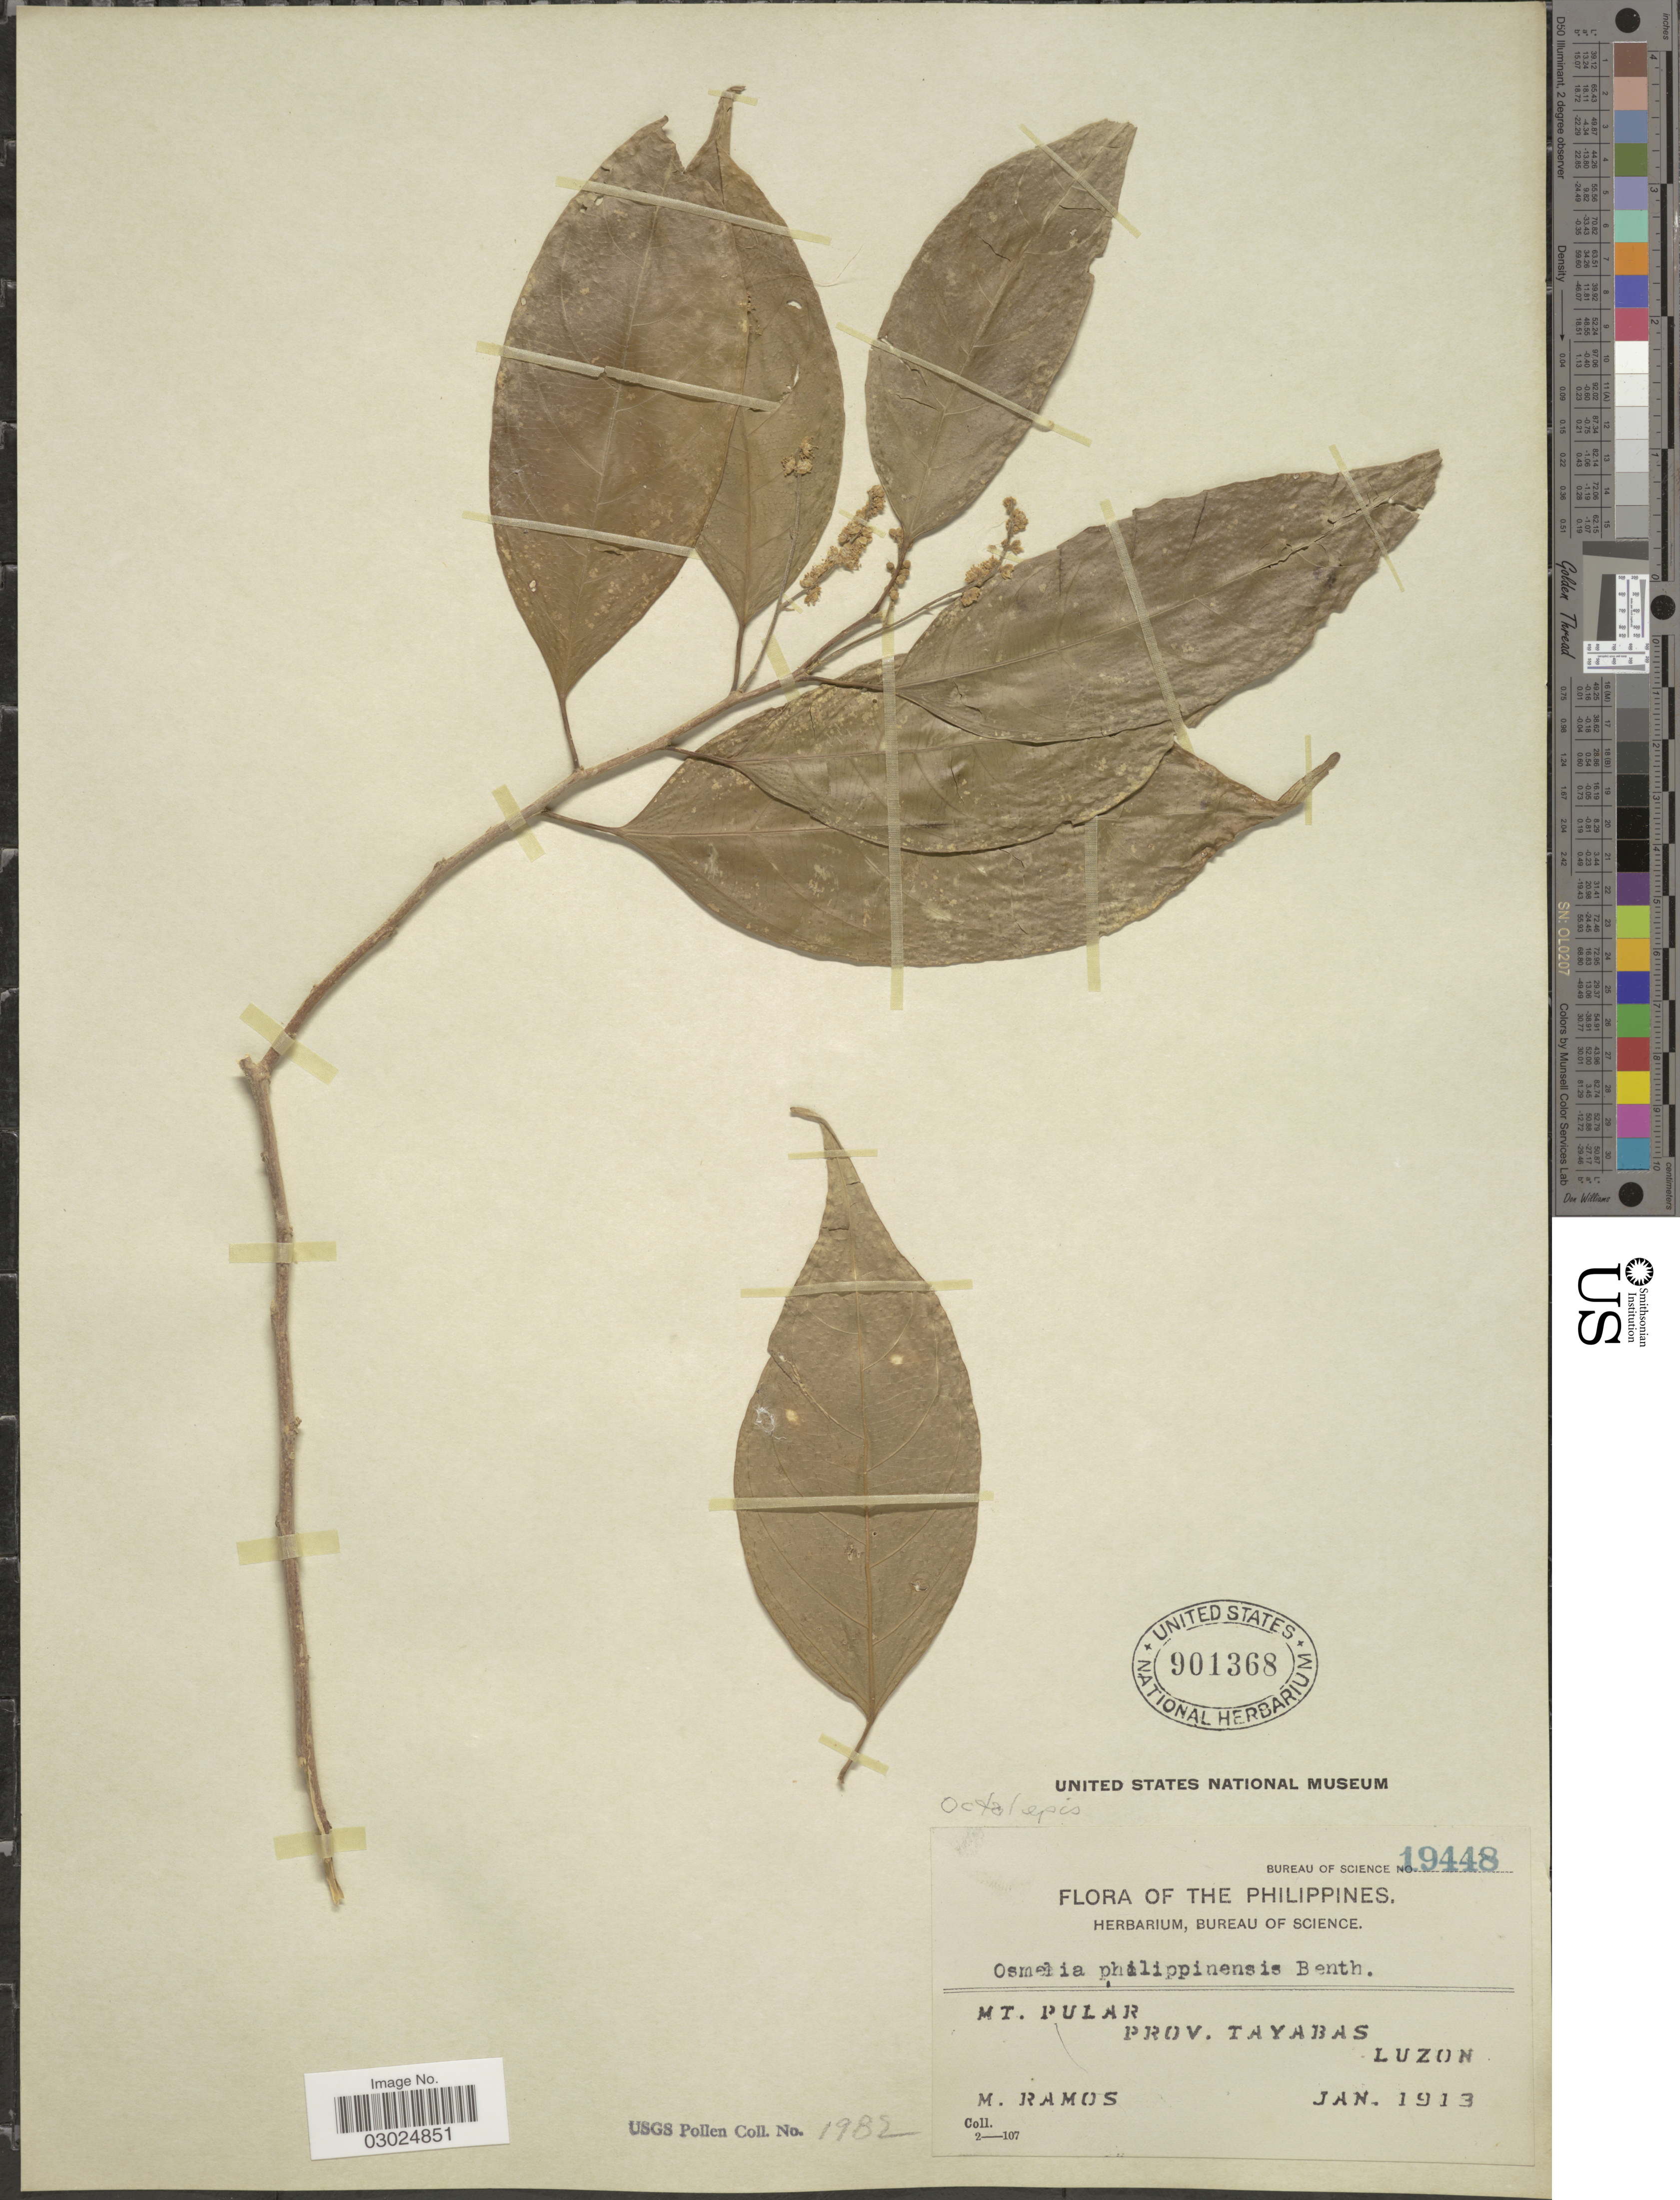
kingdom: Plantae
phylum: Tracheophyta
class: Magnoliopsida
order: Malpighiales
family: Salicaceae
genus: Osmelia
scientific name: Osmelia philippina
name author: (Turcz.) Benth.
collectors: M. Ramos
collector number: Bureau of Science 19448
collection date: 1913-01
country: Philippines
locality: Mt. Pular, Prov. Tayabas, Luzon.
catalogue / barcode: US 901368